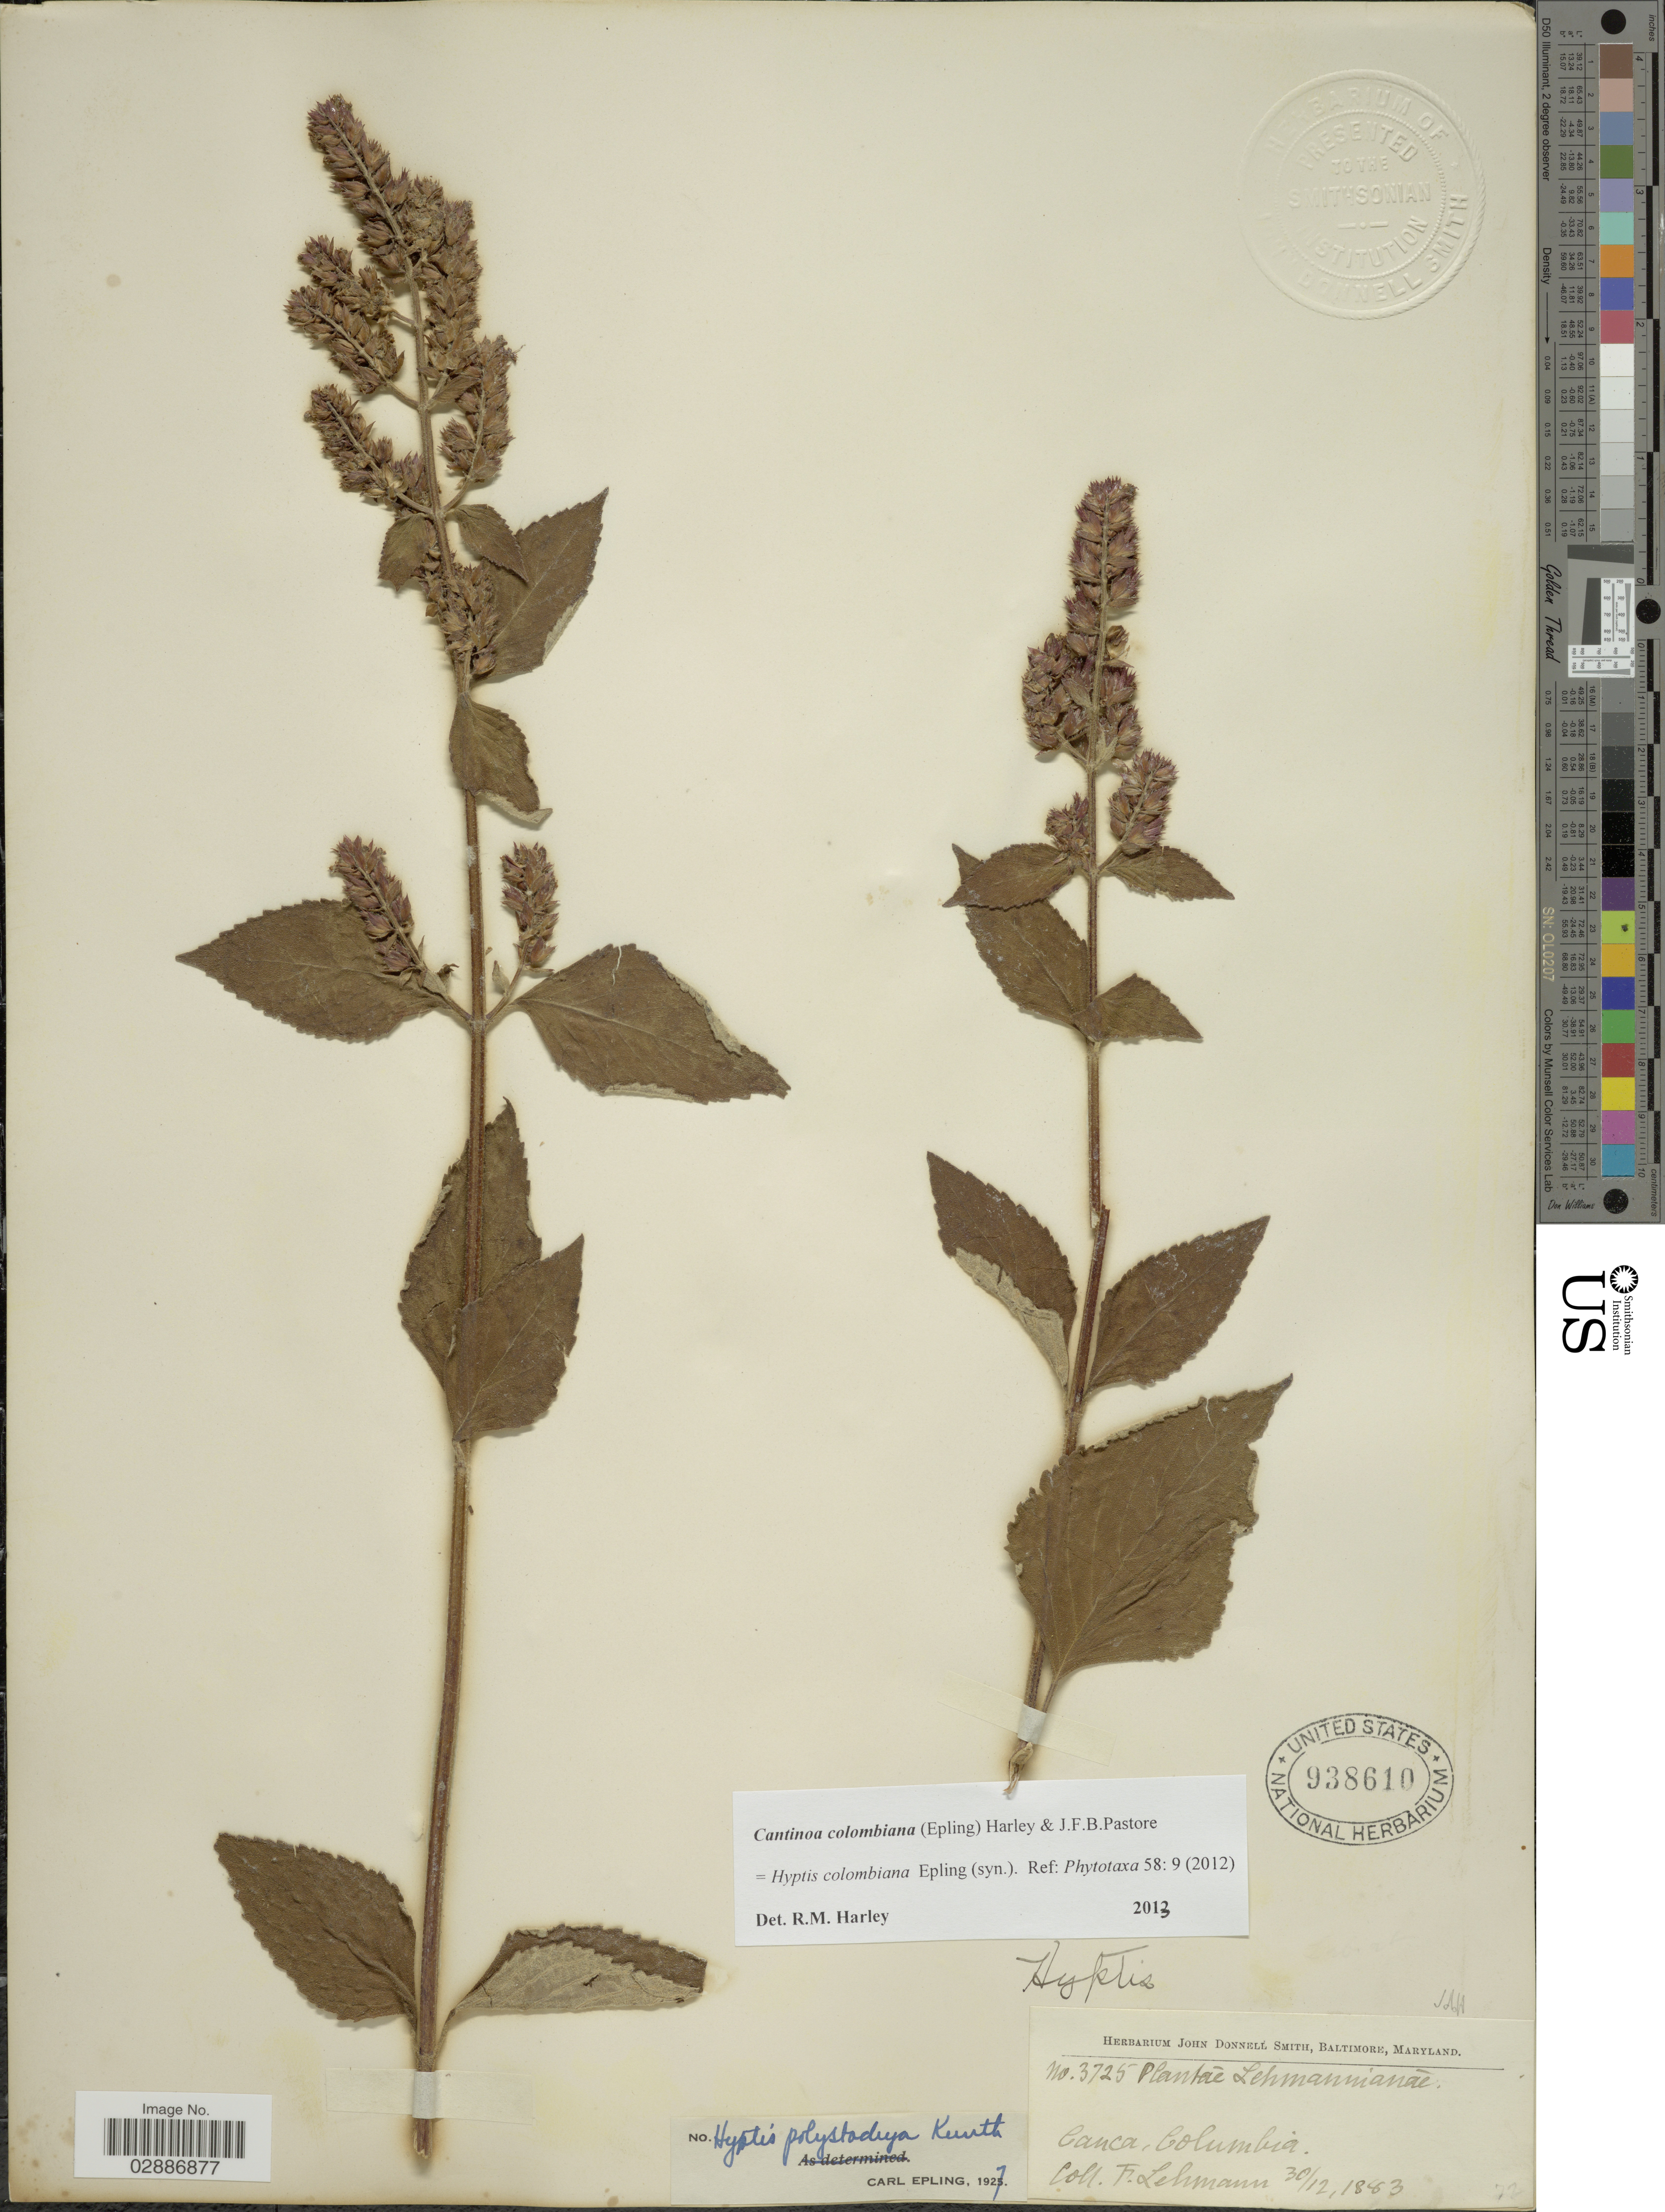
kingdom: Plantae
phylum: Tracheophyta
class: Magnoliopsida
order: Lamiales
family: Lamiaceae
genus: Cantinoa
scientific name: Cantinoa colombiana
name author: (Epling) Harley & J.F.B. Pastore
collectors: F. Lehmann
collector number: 3725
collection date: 1883-12-30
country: Colombia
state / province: Cauca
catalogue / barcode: US 938610